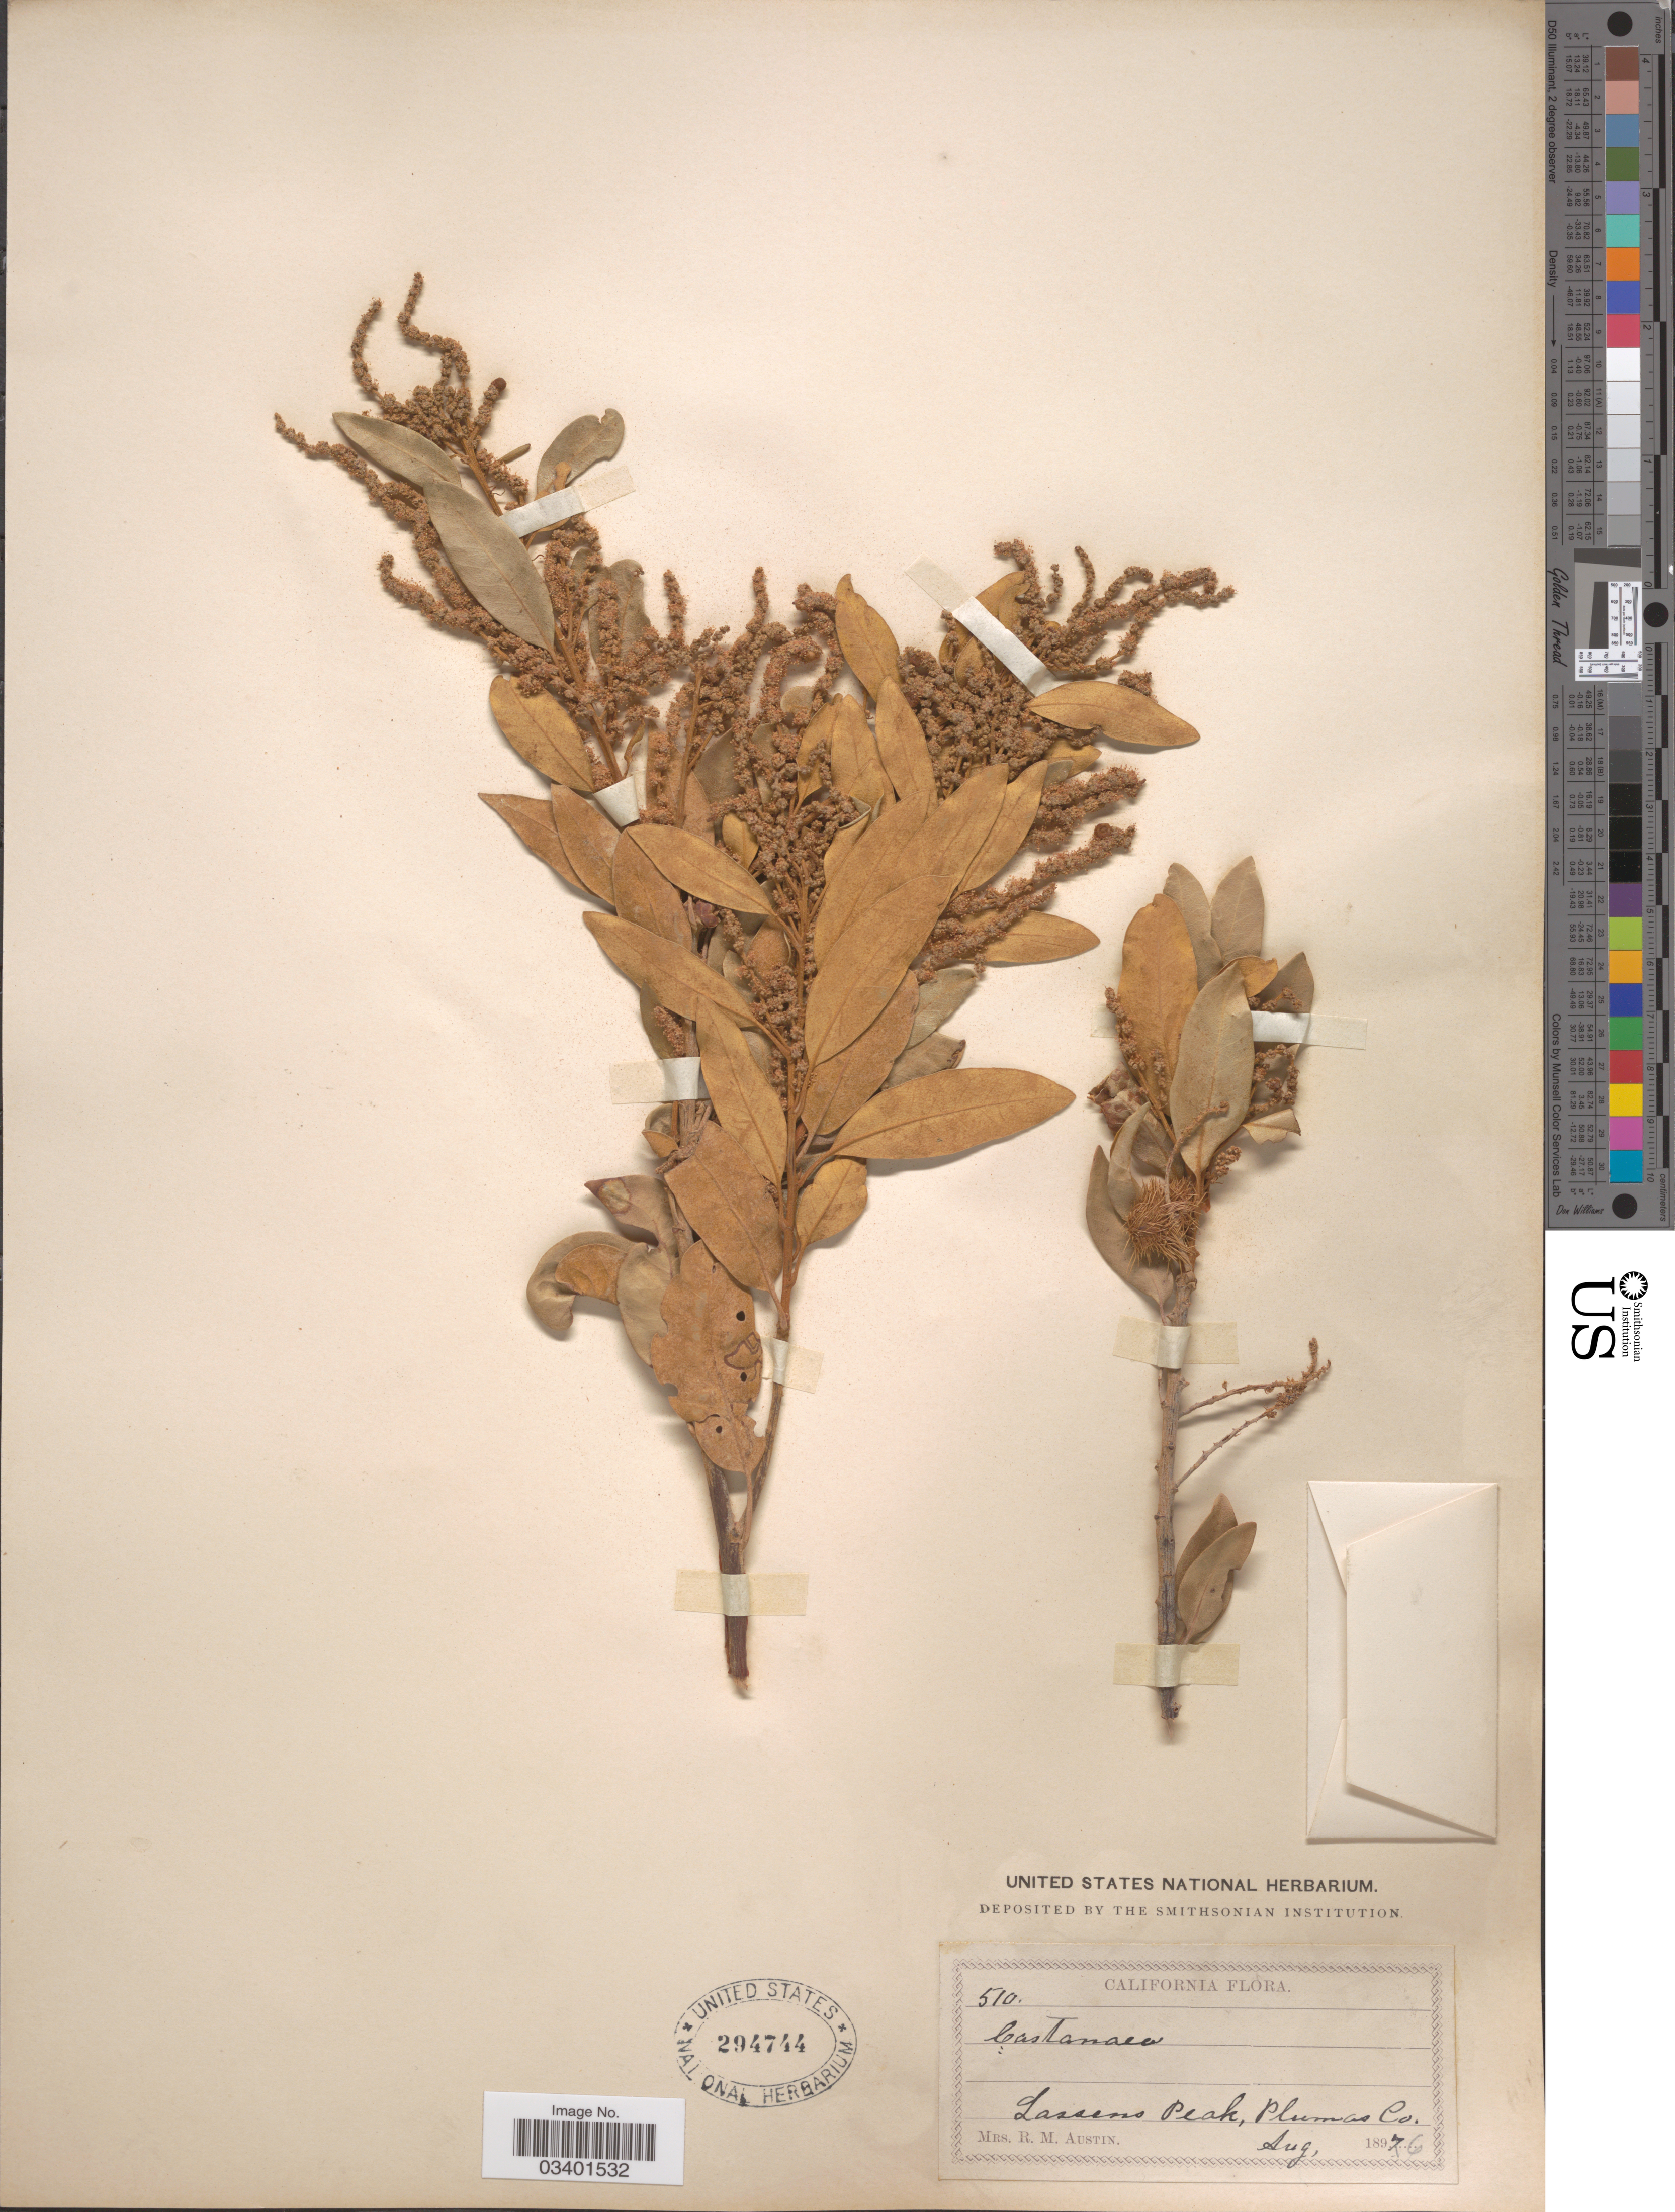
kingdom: Plantae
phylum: Tracheophyta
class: Magnoliopsida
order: Fagales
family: Fagaceae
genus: Chrysolepis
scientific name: Chrysolepis chrysophylla var. minor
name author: (Benth.) A. DC.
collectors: R. Austin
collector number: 510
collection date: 1876-08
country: United States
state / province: California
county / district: Plumas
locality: Lassens Peak, Plumas Co.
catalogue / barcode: US 294744